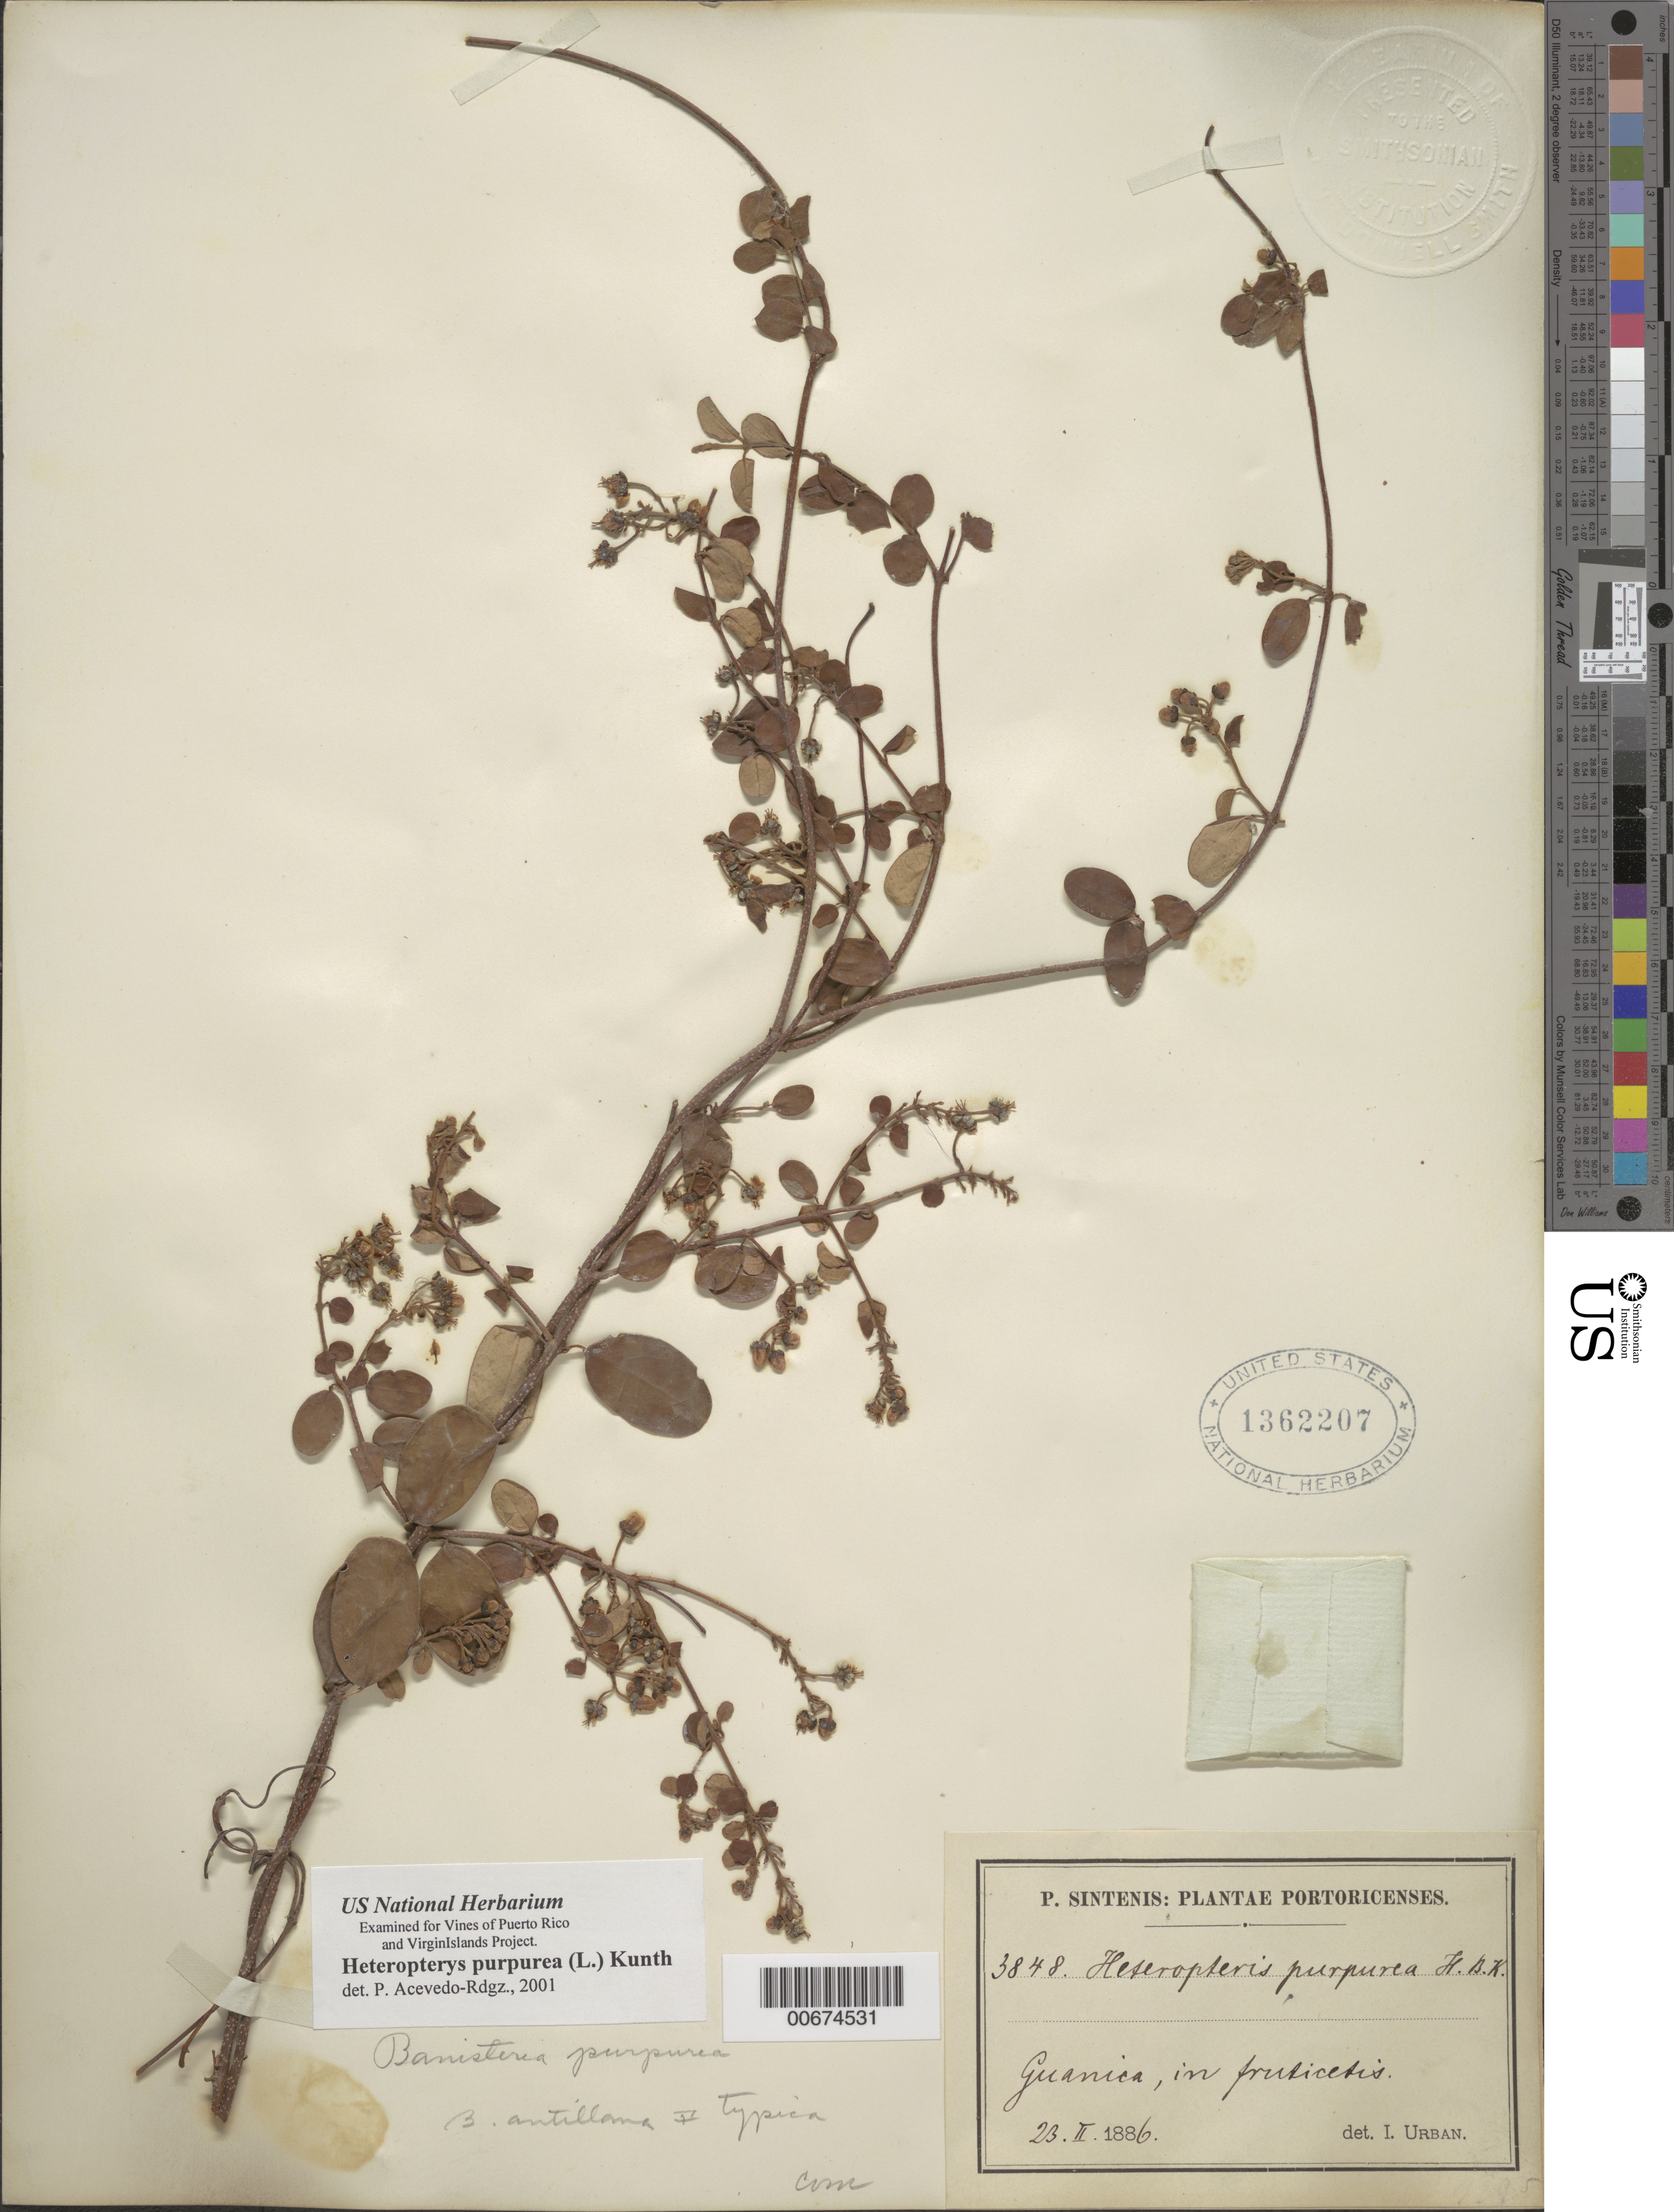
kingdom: Plantae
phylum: Tracheophyta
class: Magnoliopsida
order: Malpighiales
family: Malpighiaceae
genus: Heteropterys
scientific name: Heteropterys purpurea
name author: (L.) Kunth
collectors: P. Sintenis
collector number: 3848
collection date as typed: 23 Feb 1886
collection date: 1886-02-23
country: Puerto Rico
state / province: Guánica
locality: Guánica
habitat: in fruticetis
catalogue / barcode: US 1362207